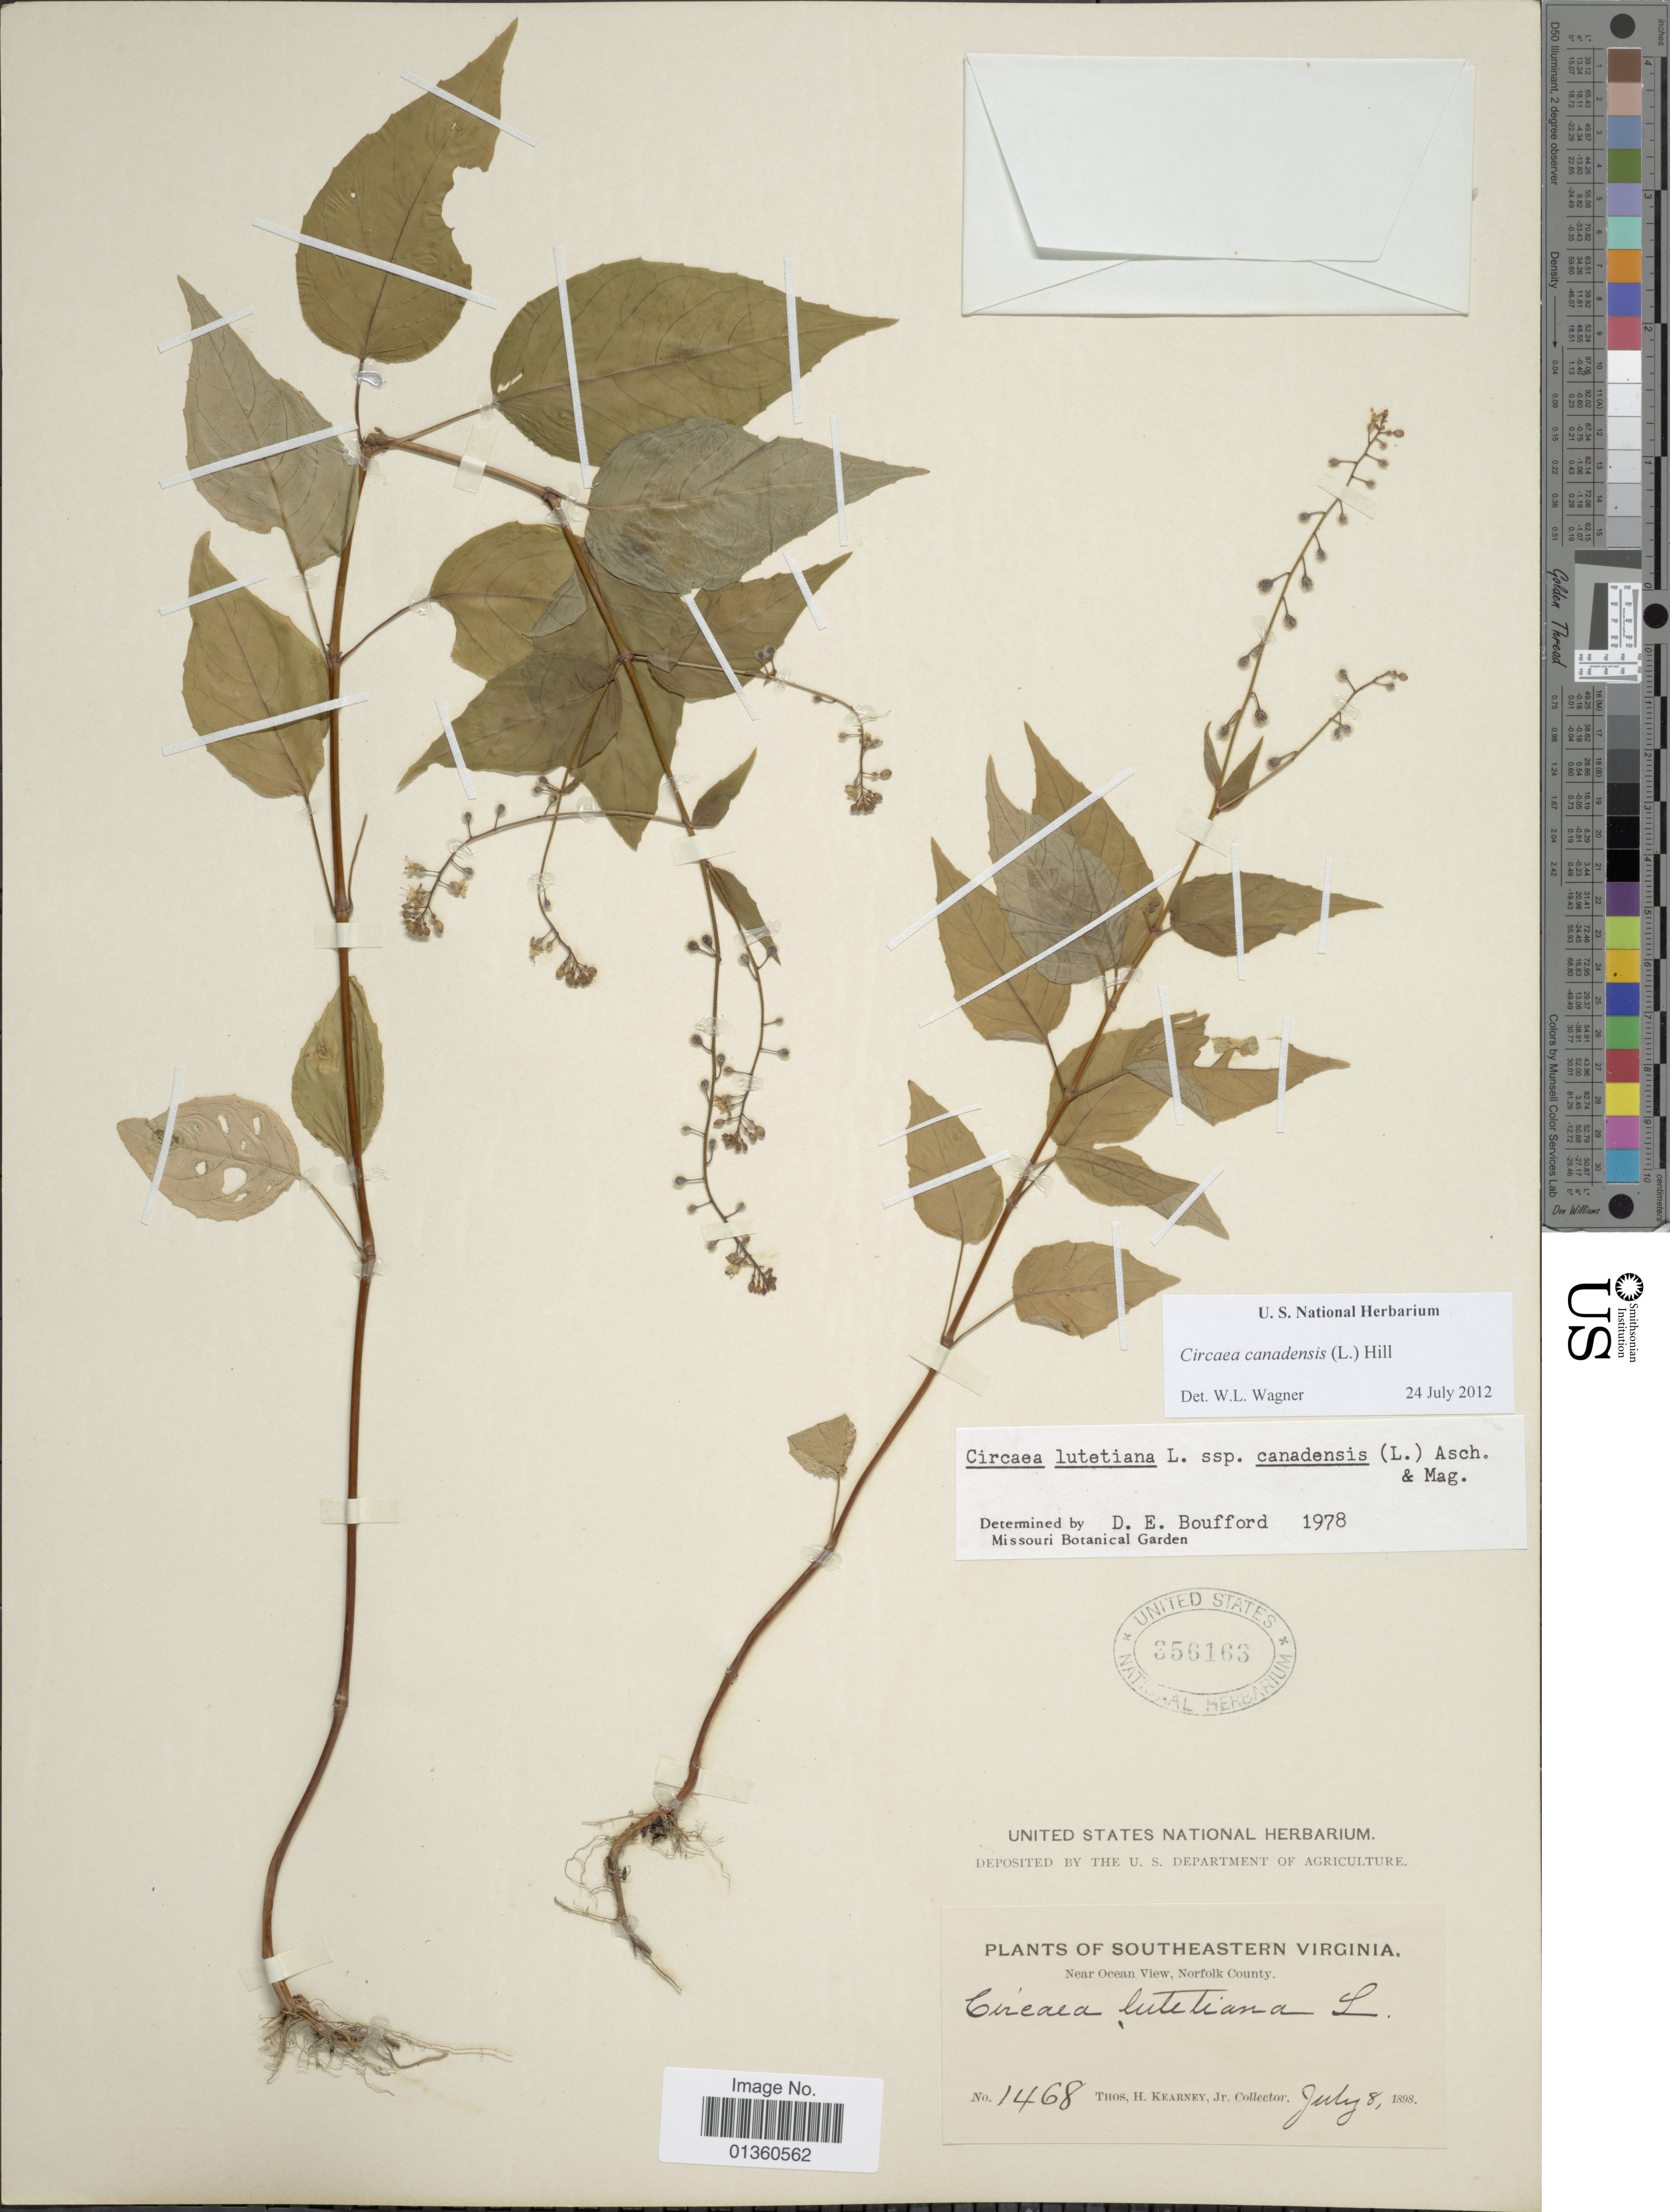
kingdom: Plantae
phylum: Tracheophyta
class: Magnoliopsida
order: Myrtales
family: Onagraceae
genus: Circaea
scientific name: Circaea canadensis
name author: (L.) Hill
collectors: T. H. Kearney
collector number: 1468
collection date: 1898-07-08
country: United States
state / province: Virginia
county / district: City of Norfolk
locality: Southeastern Virginia. Near Ocean View, Norfolk County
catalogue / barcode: US 356163